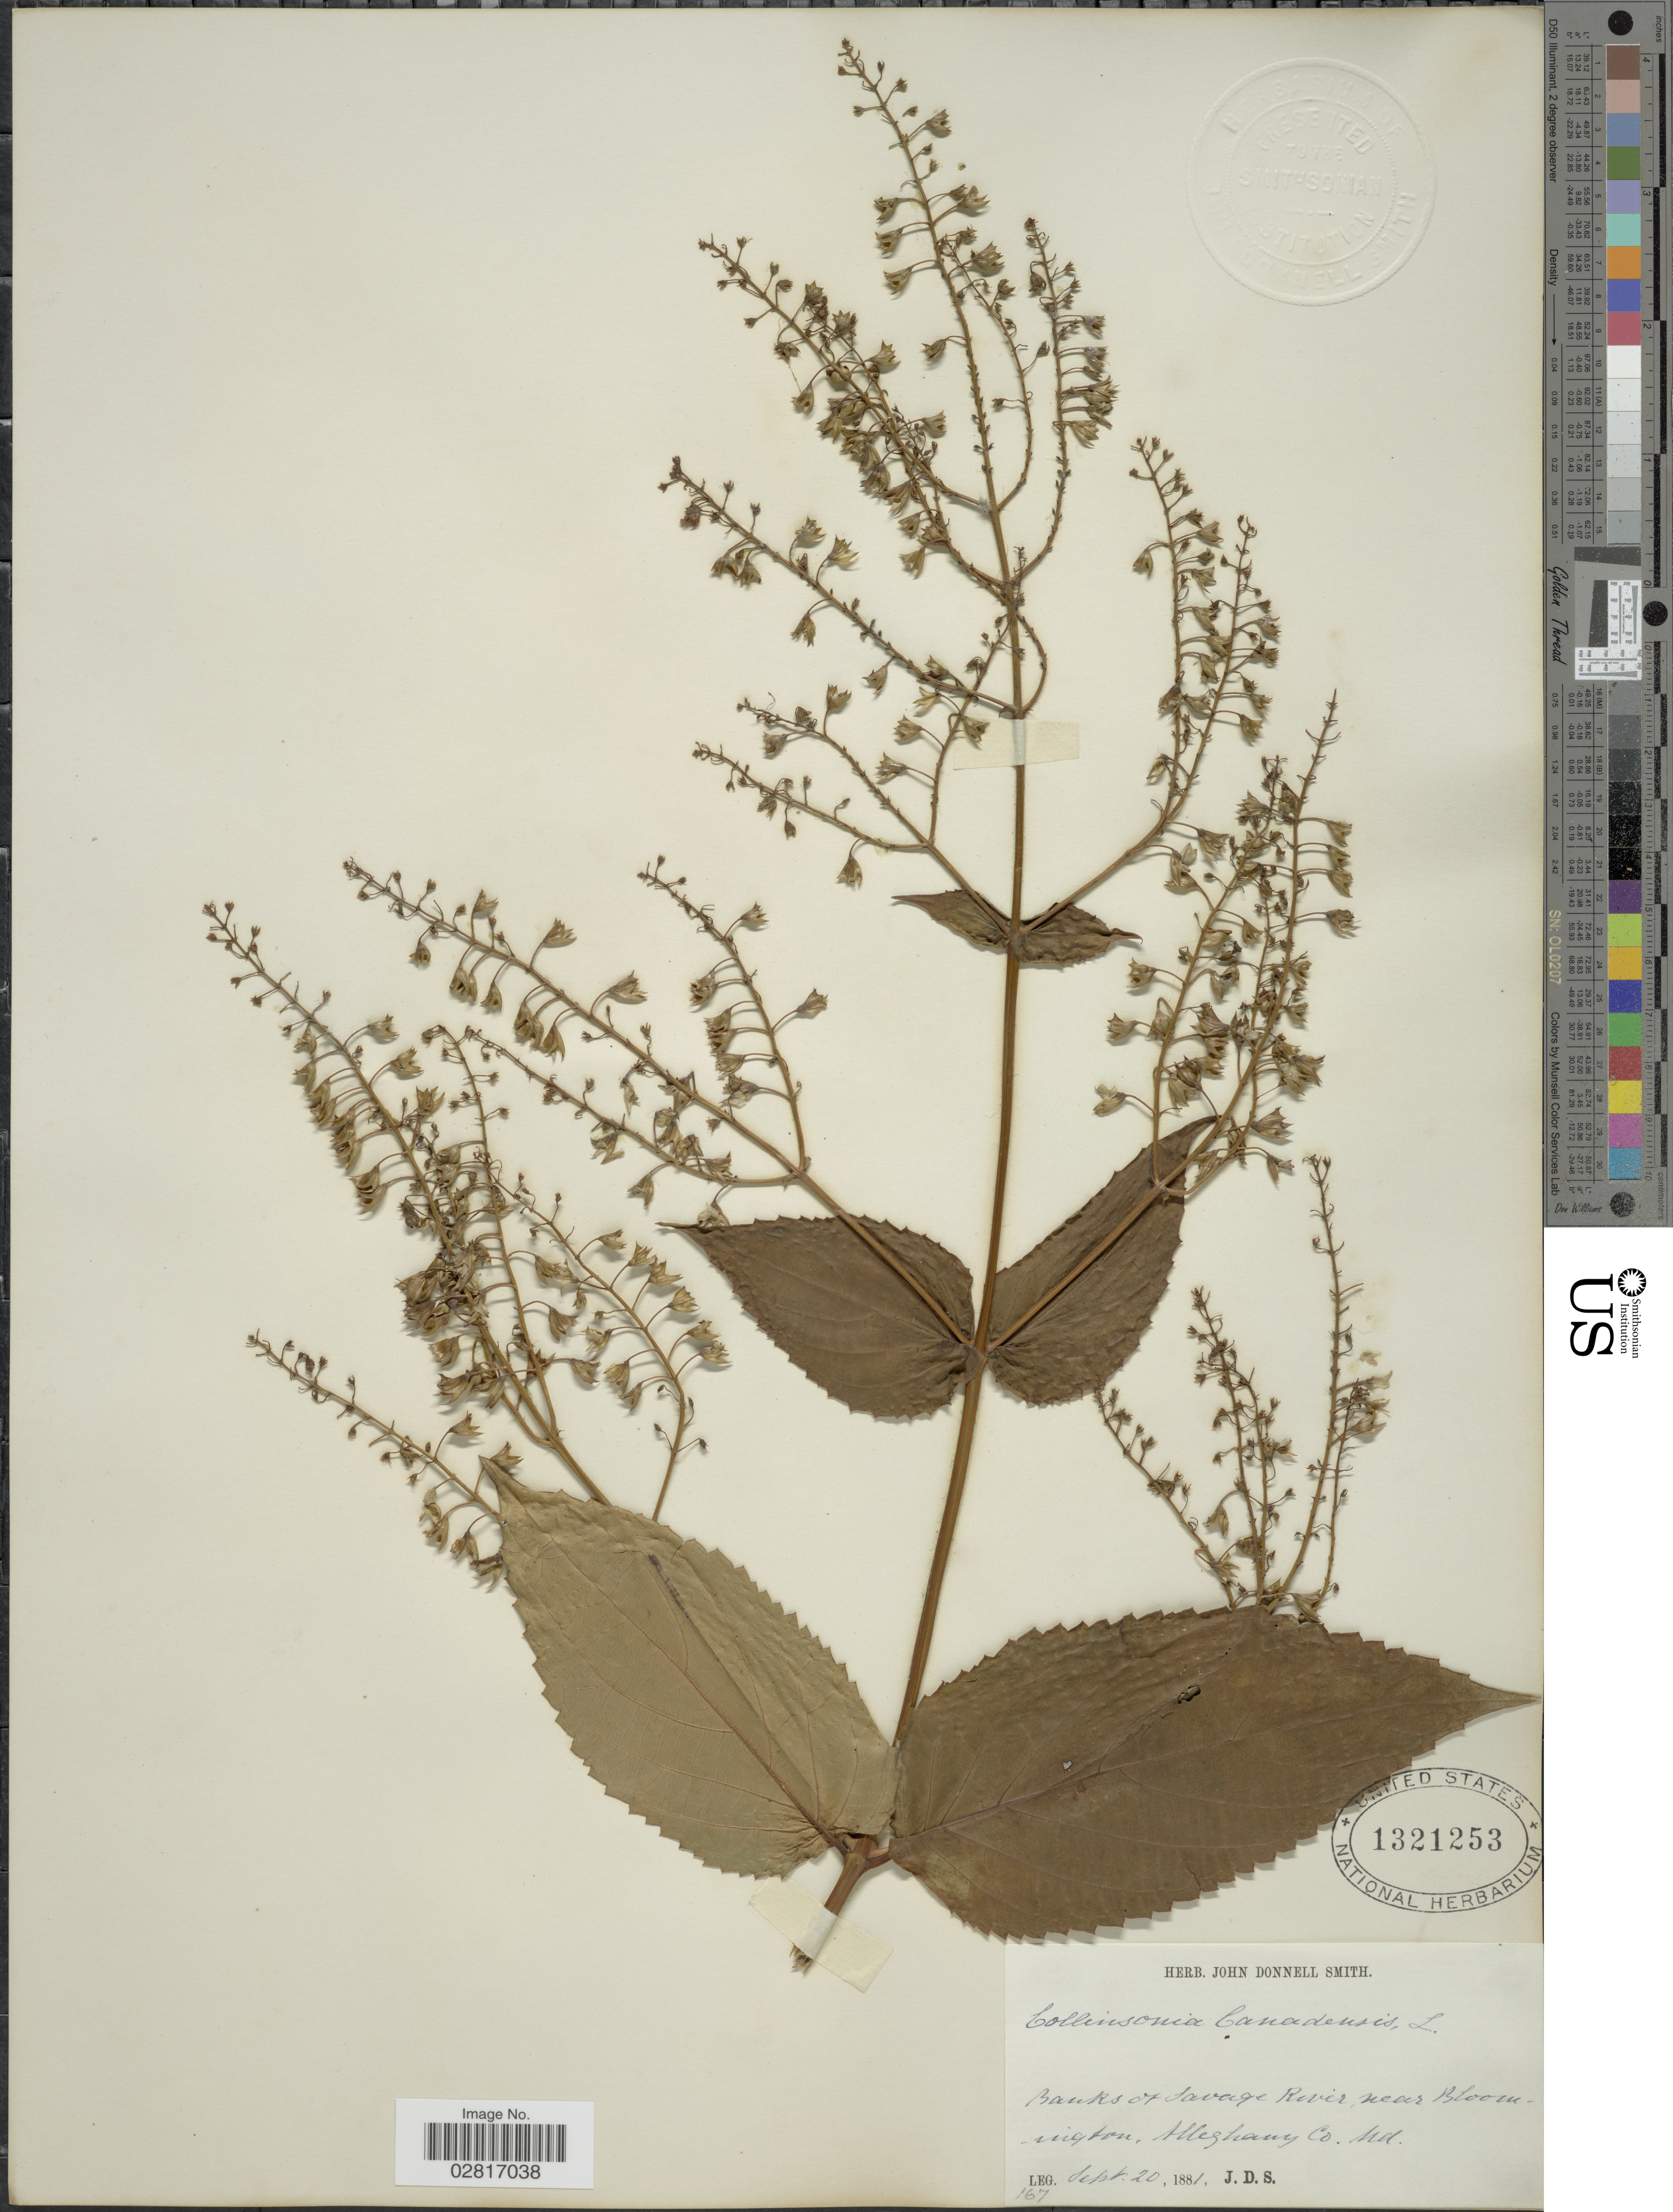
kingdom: Plantae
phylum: Tracheophyta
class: Magnoliopsida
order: Lamiales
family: Lamiaceae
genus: Collinsonia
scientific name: Collinsonia canadensis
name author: L.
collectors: J. Donnell Smith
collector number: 167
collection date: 1881-09-20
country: United States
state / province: Maryland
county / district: Allegany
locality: Banks of Savage River, near Bloomington, Alleghany Co., Md.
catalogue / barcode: US 1321253